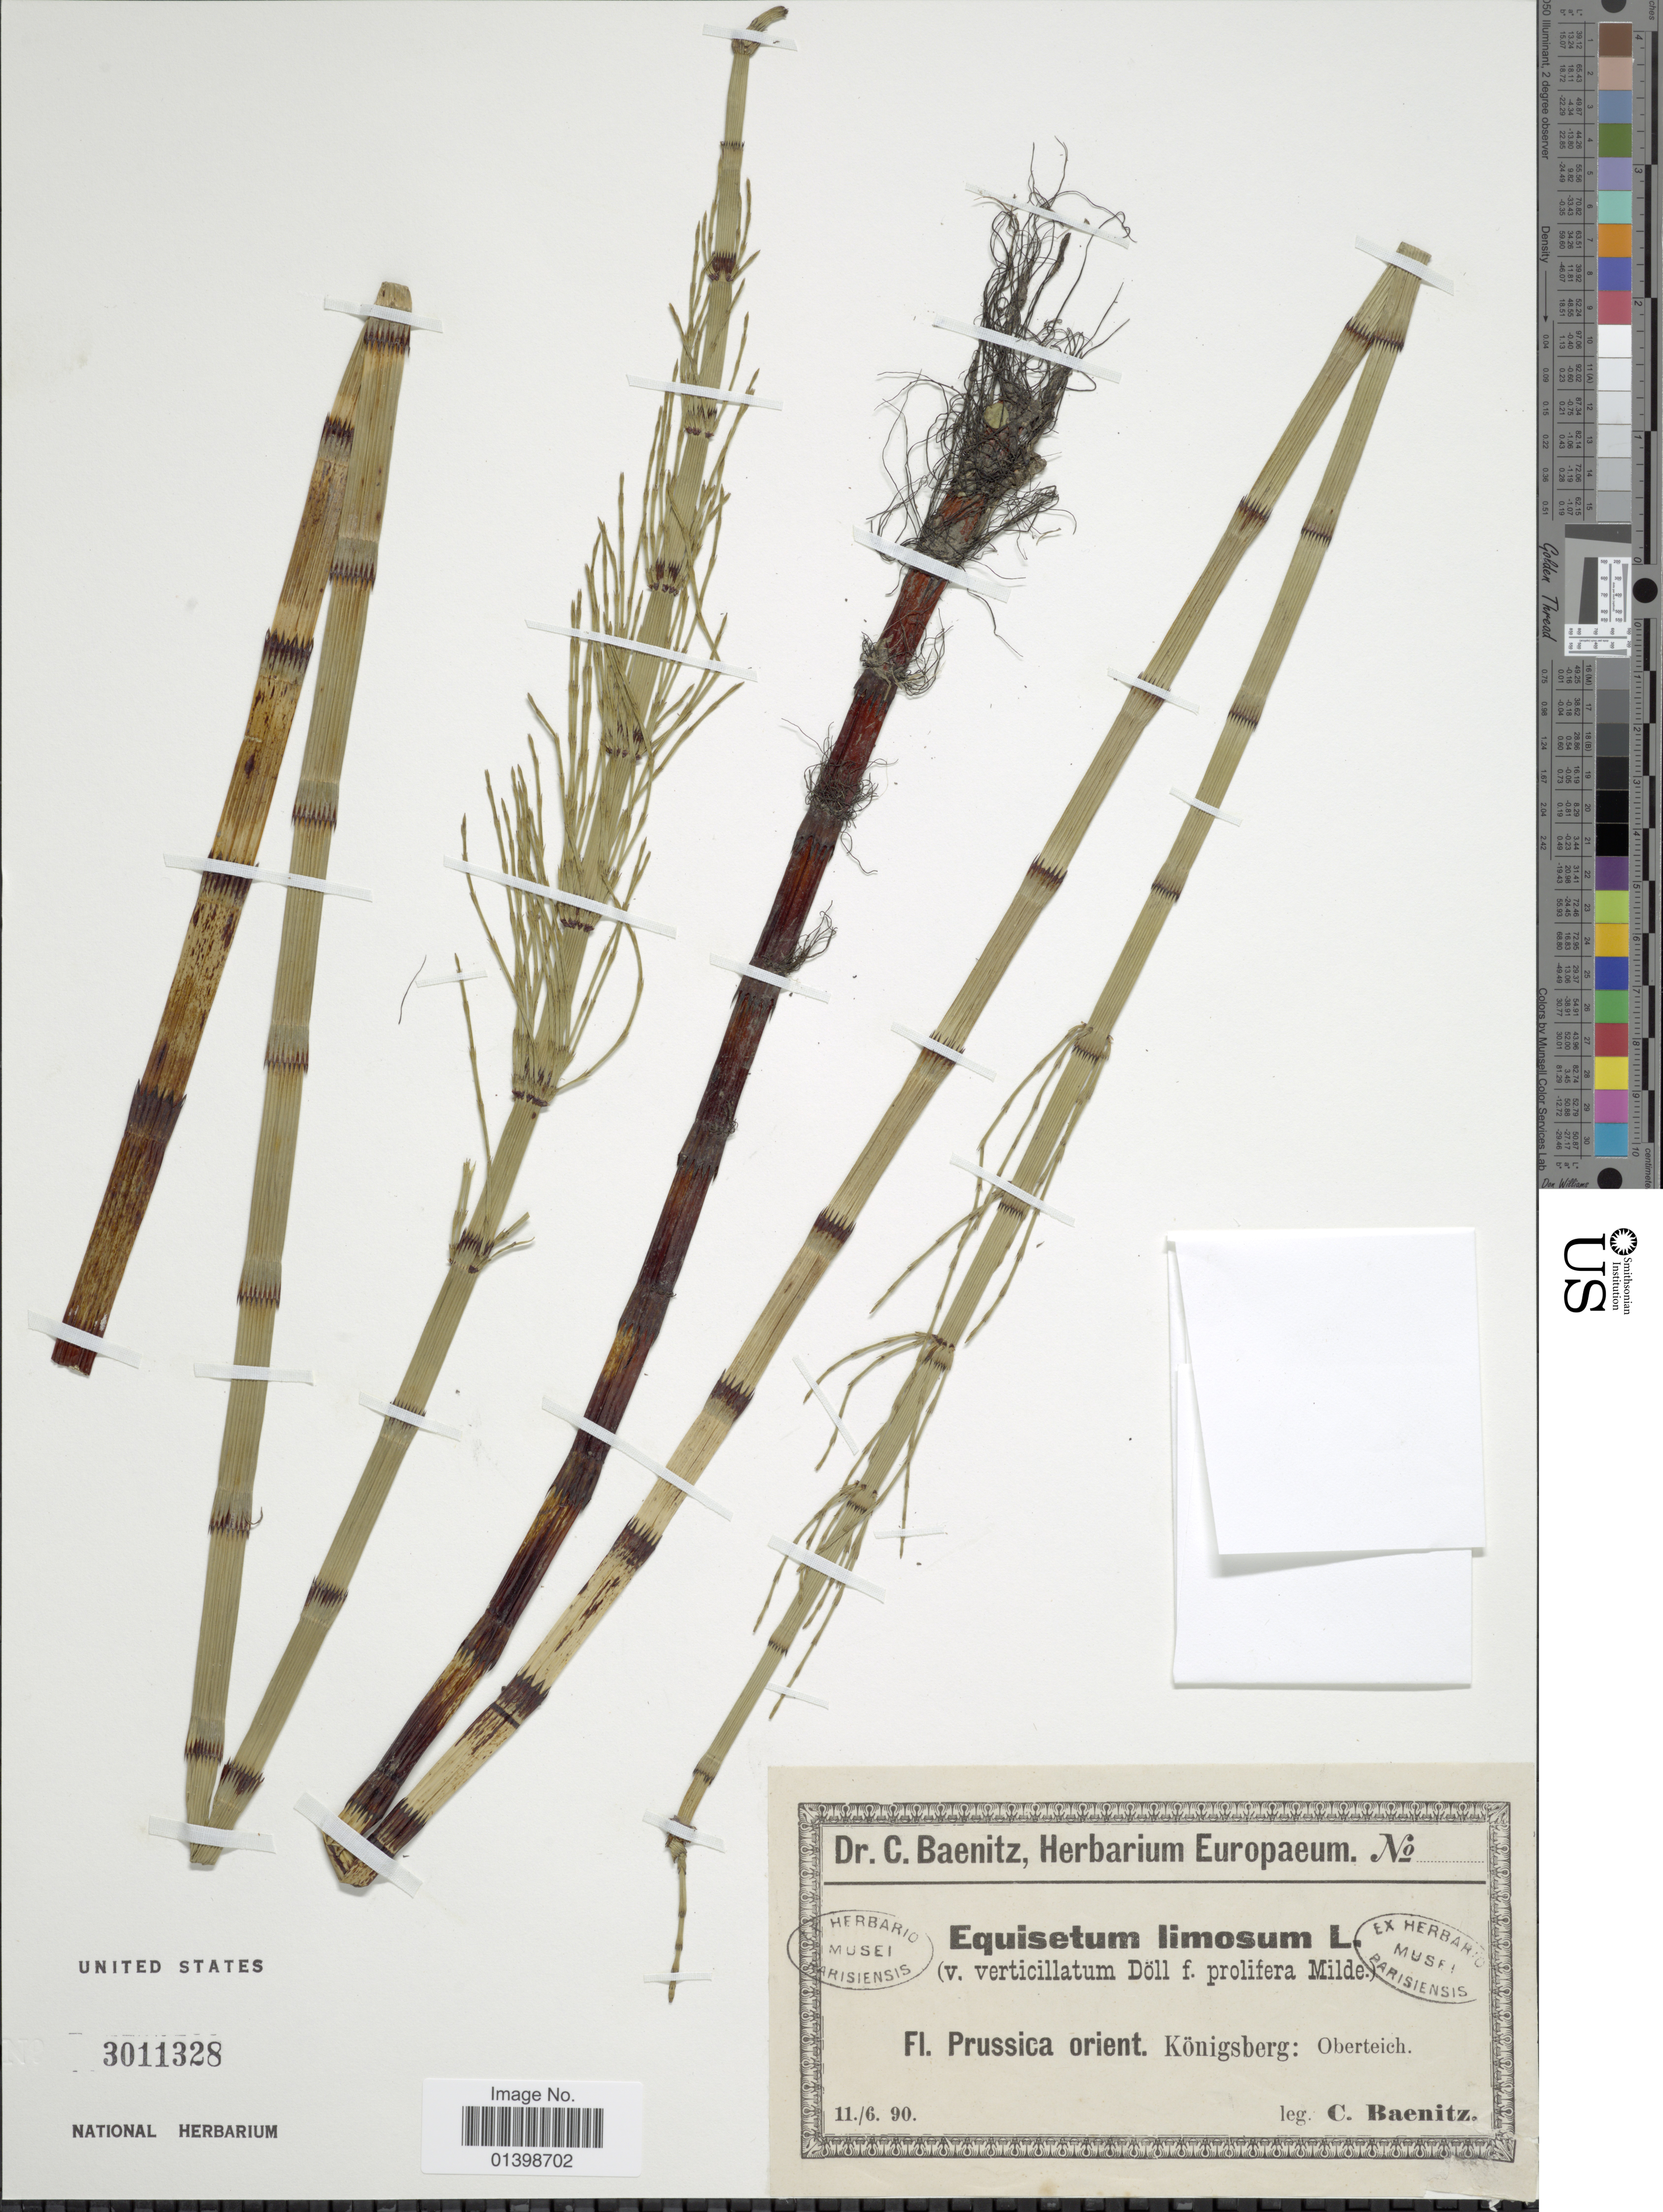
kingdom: Plantae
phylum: Tracheophyta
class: Polypodiopsida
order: Equisetales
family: Equisetaceae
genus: Equisetum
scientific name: Equisetum fluviatile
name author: L.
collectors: C. G. Baenitz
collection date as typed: Transcribed d/m/y: 11/6/90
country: Russian Federation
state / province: Kaliningrad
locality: Prussica orient. Königbserg: Oberteich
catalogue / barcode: US 3011328